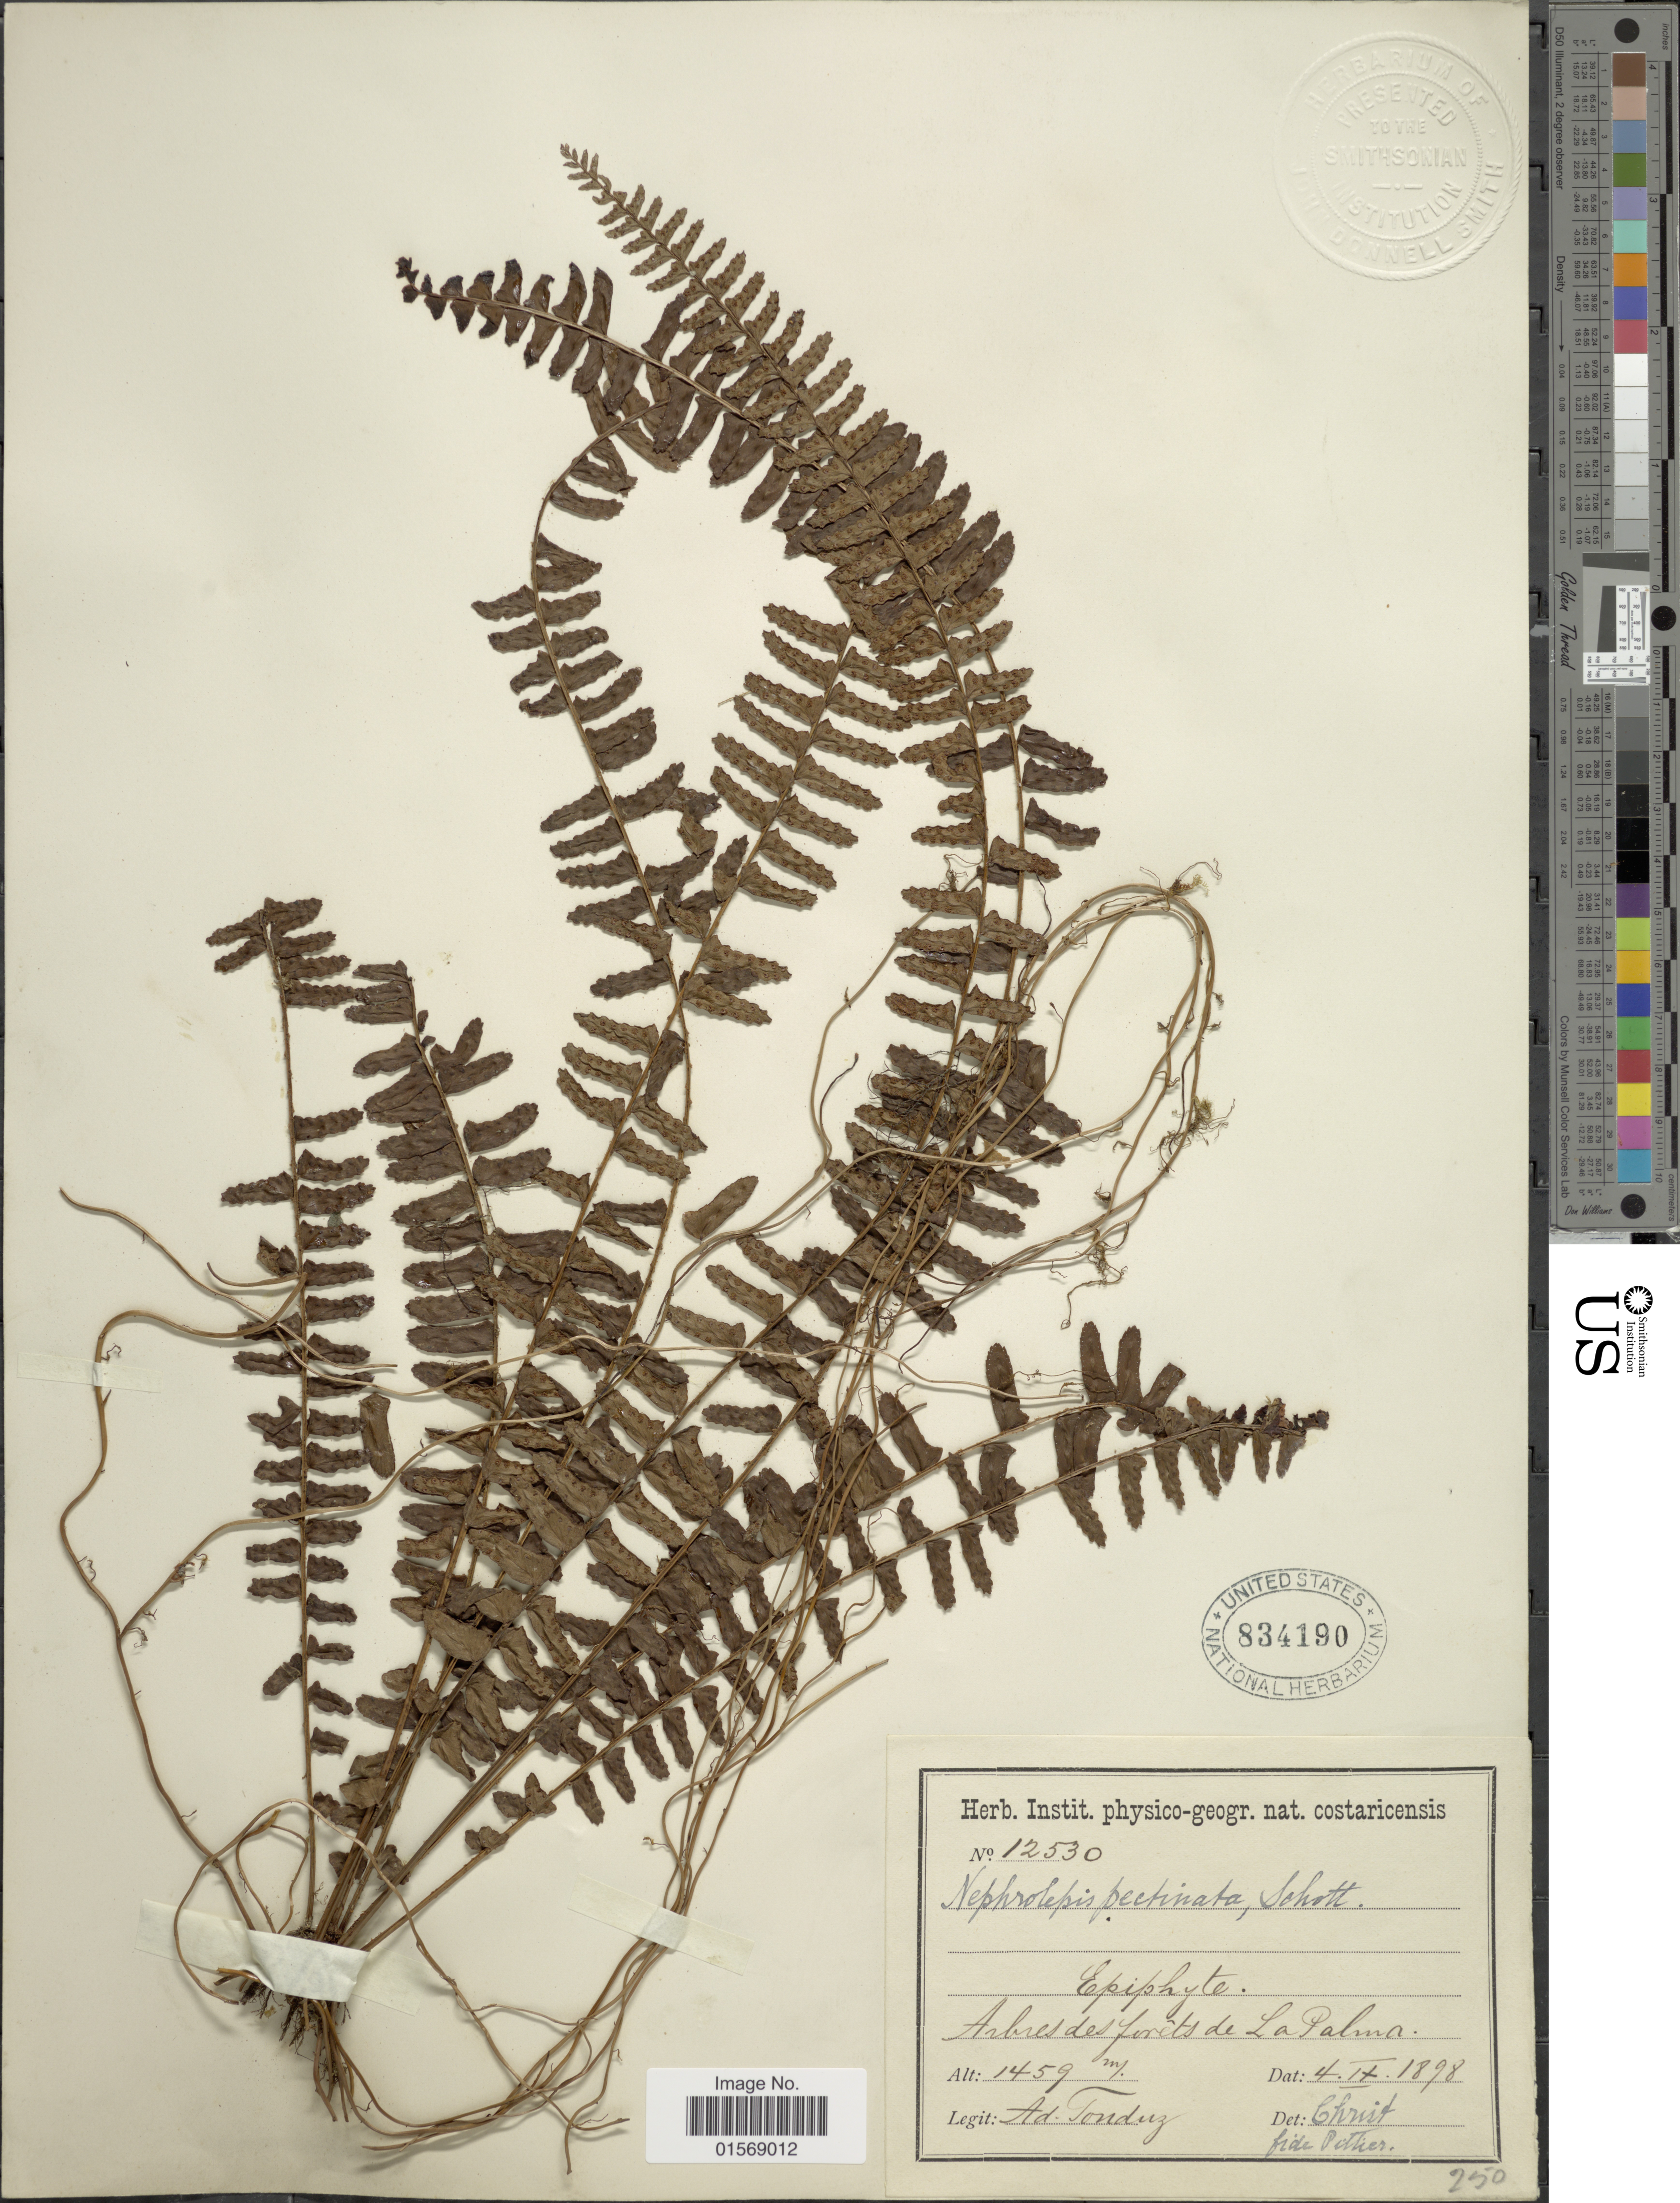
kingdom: Plantae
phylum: Tracheophyta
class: Polypodiopsida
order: Polypodiales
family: Nephrolepidaceae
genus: Nephrolepis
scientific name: Nephrolepis pectinata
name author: (Willd.) Schott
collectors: A. Tonduz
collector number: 12530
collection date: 1898-09-04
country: Costa Rica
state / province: San José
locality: Abres des forets de La Palma. [unsure placement]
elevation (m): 1459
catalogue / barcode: US 834190